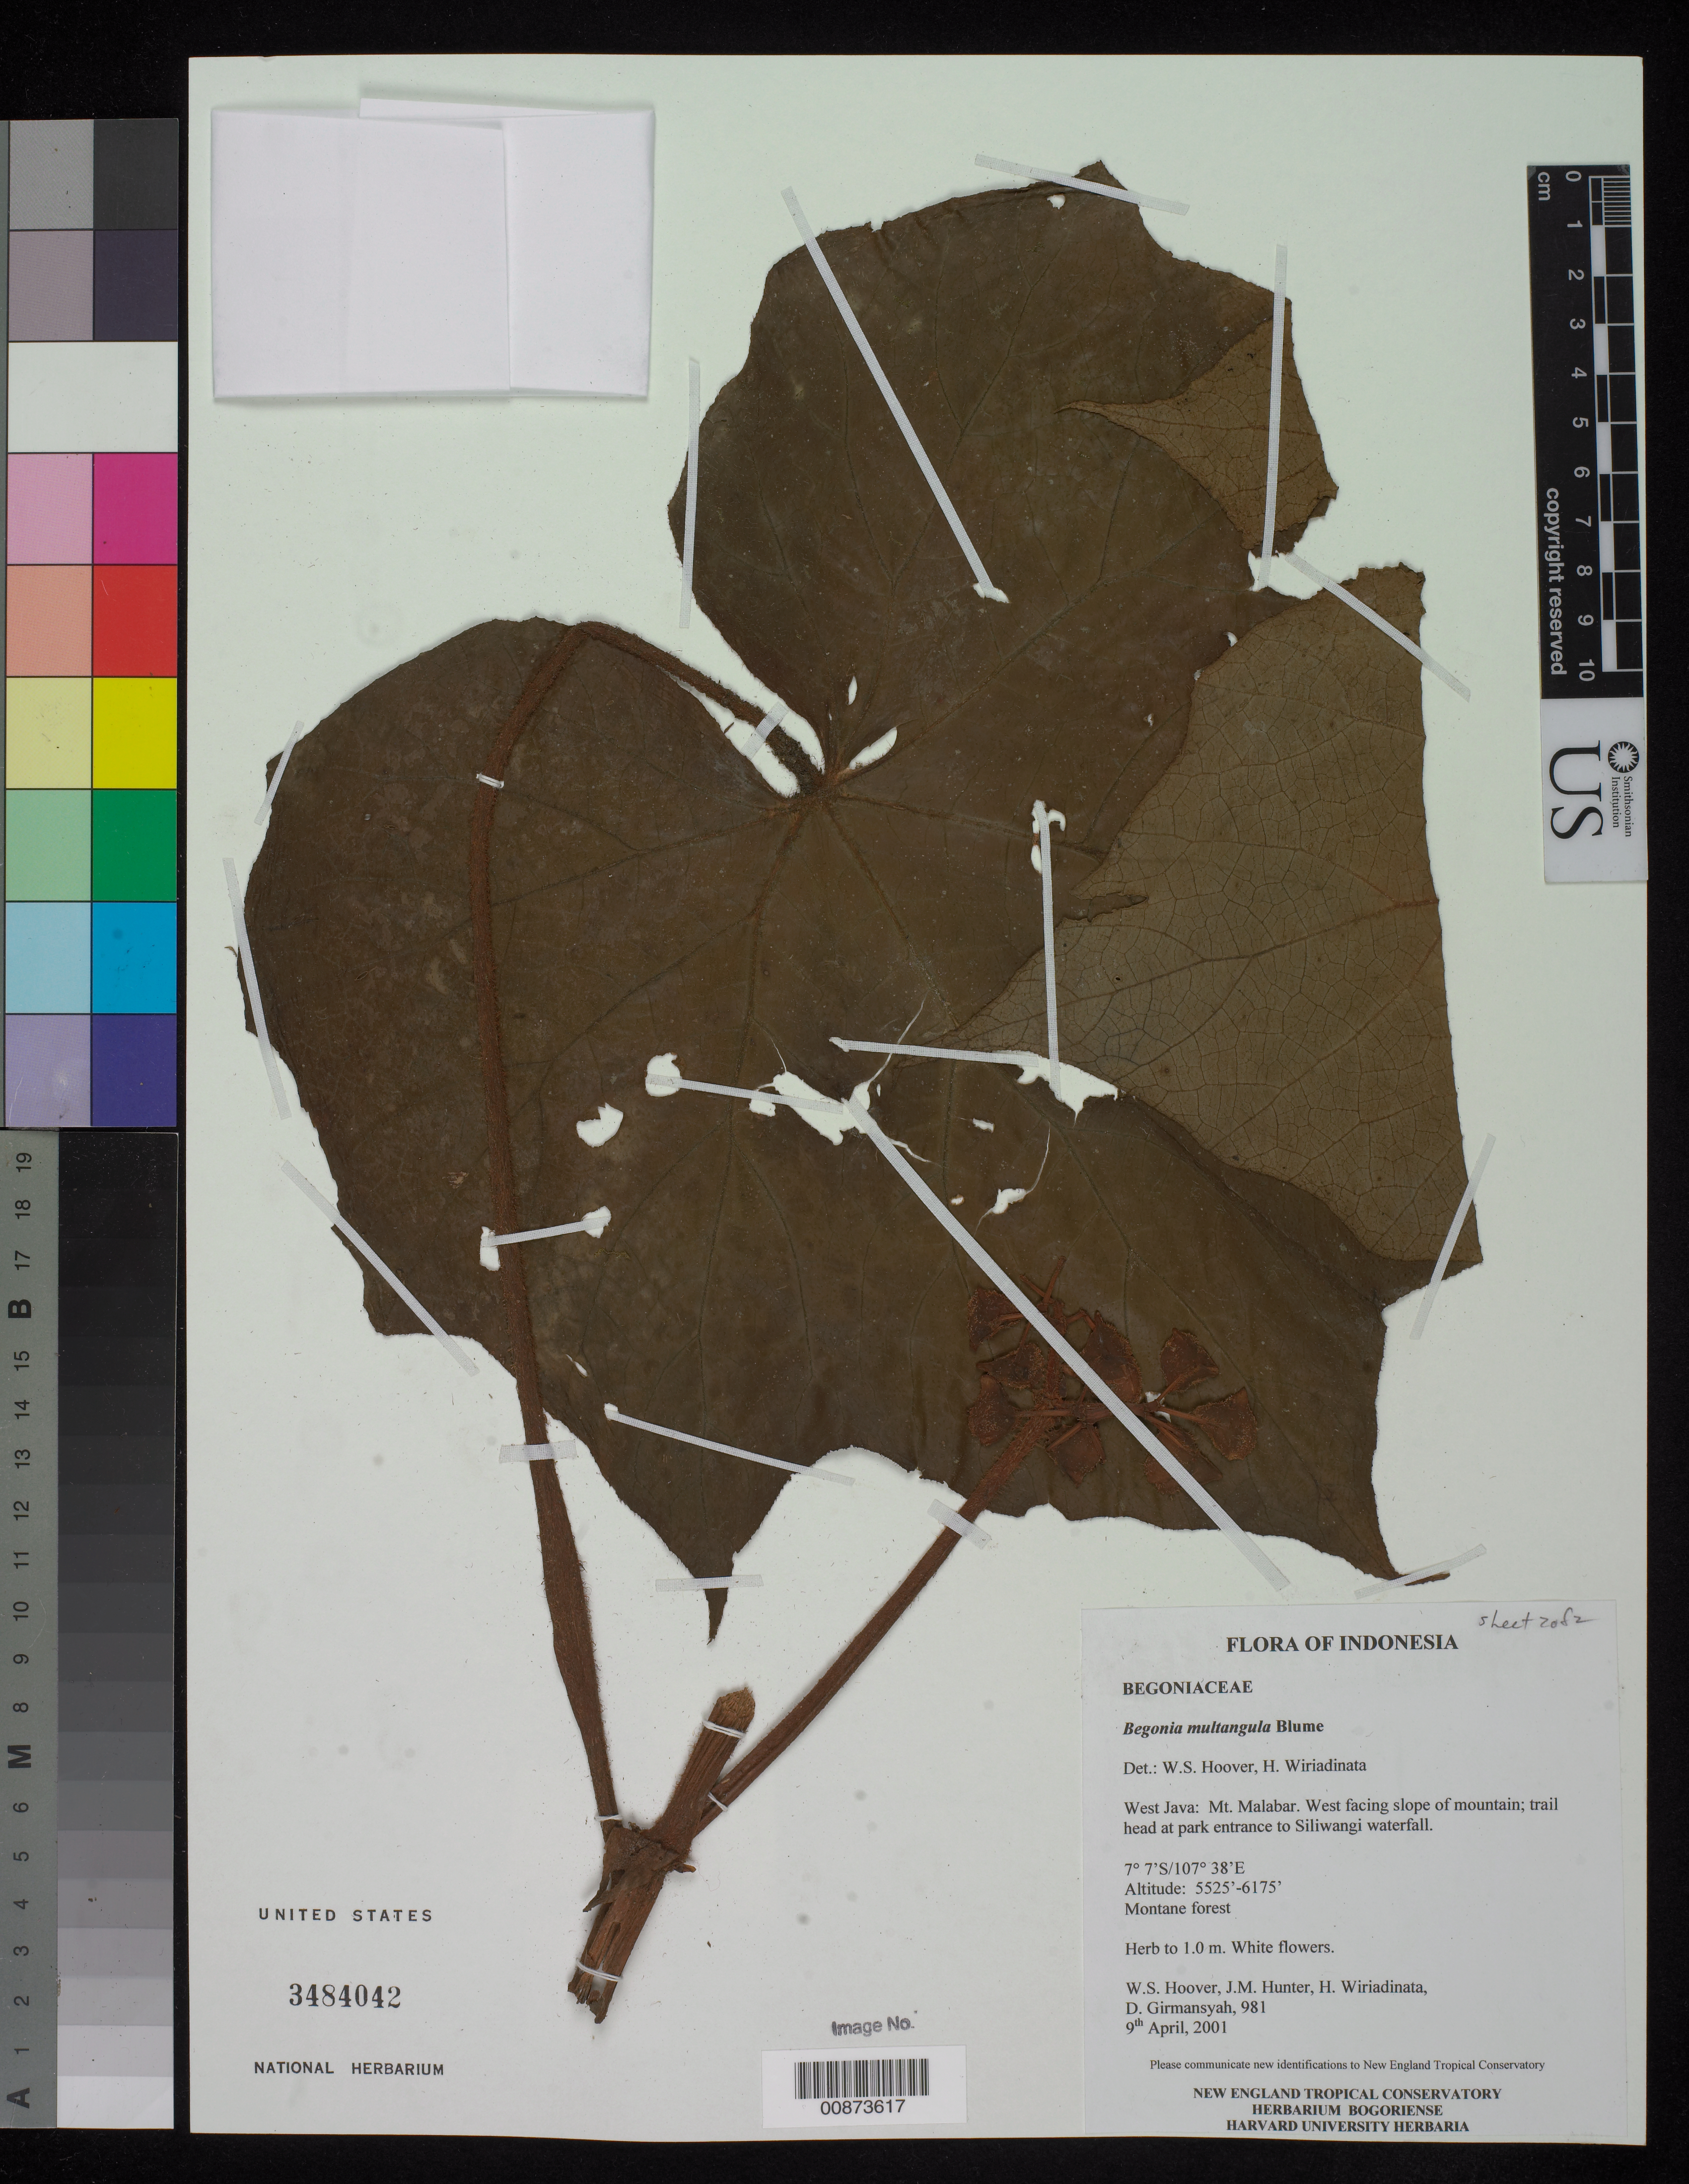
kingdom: Plantae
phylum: Tracheophyta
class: Magnoliopsida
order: Cucurbitales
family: Begoniaceae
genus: Begonia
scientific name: Begonia multangula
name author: Blume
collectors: W. S. Hoover, J. Hunter, H. Wiriadinata & D. Girmansyah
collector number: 981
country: Indonesia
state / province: Java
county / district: Jawa Barat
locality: Mt. Malabar.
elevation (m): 1684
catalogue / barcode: US 3484042